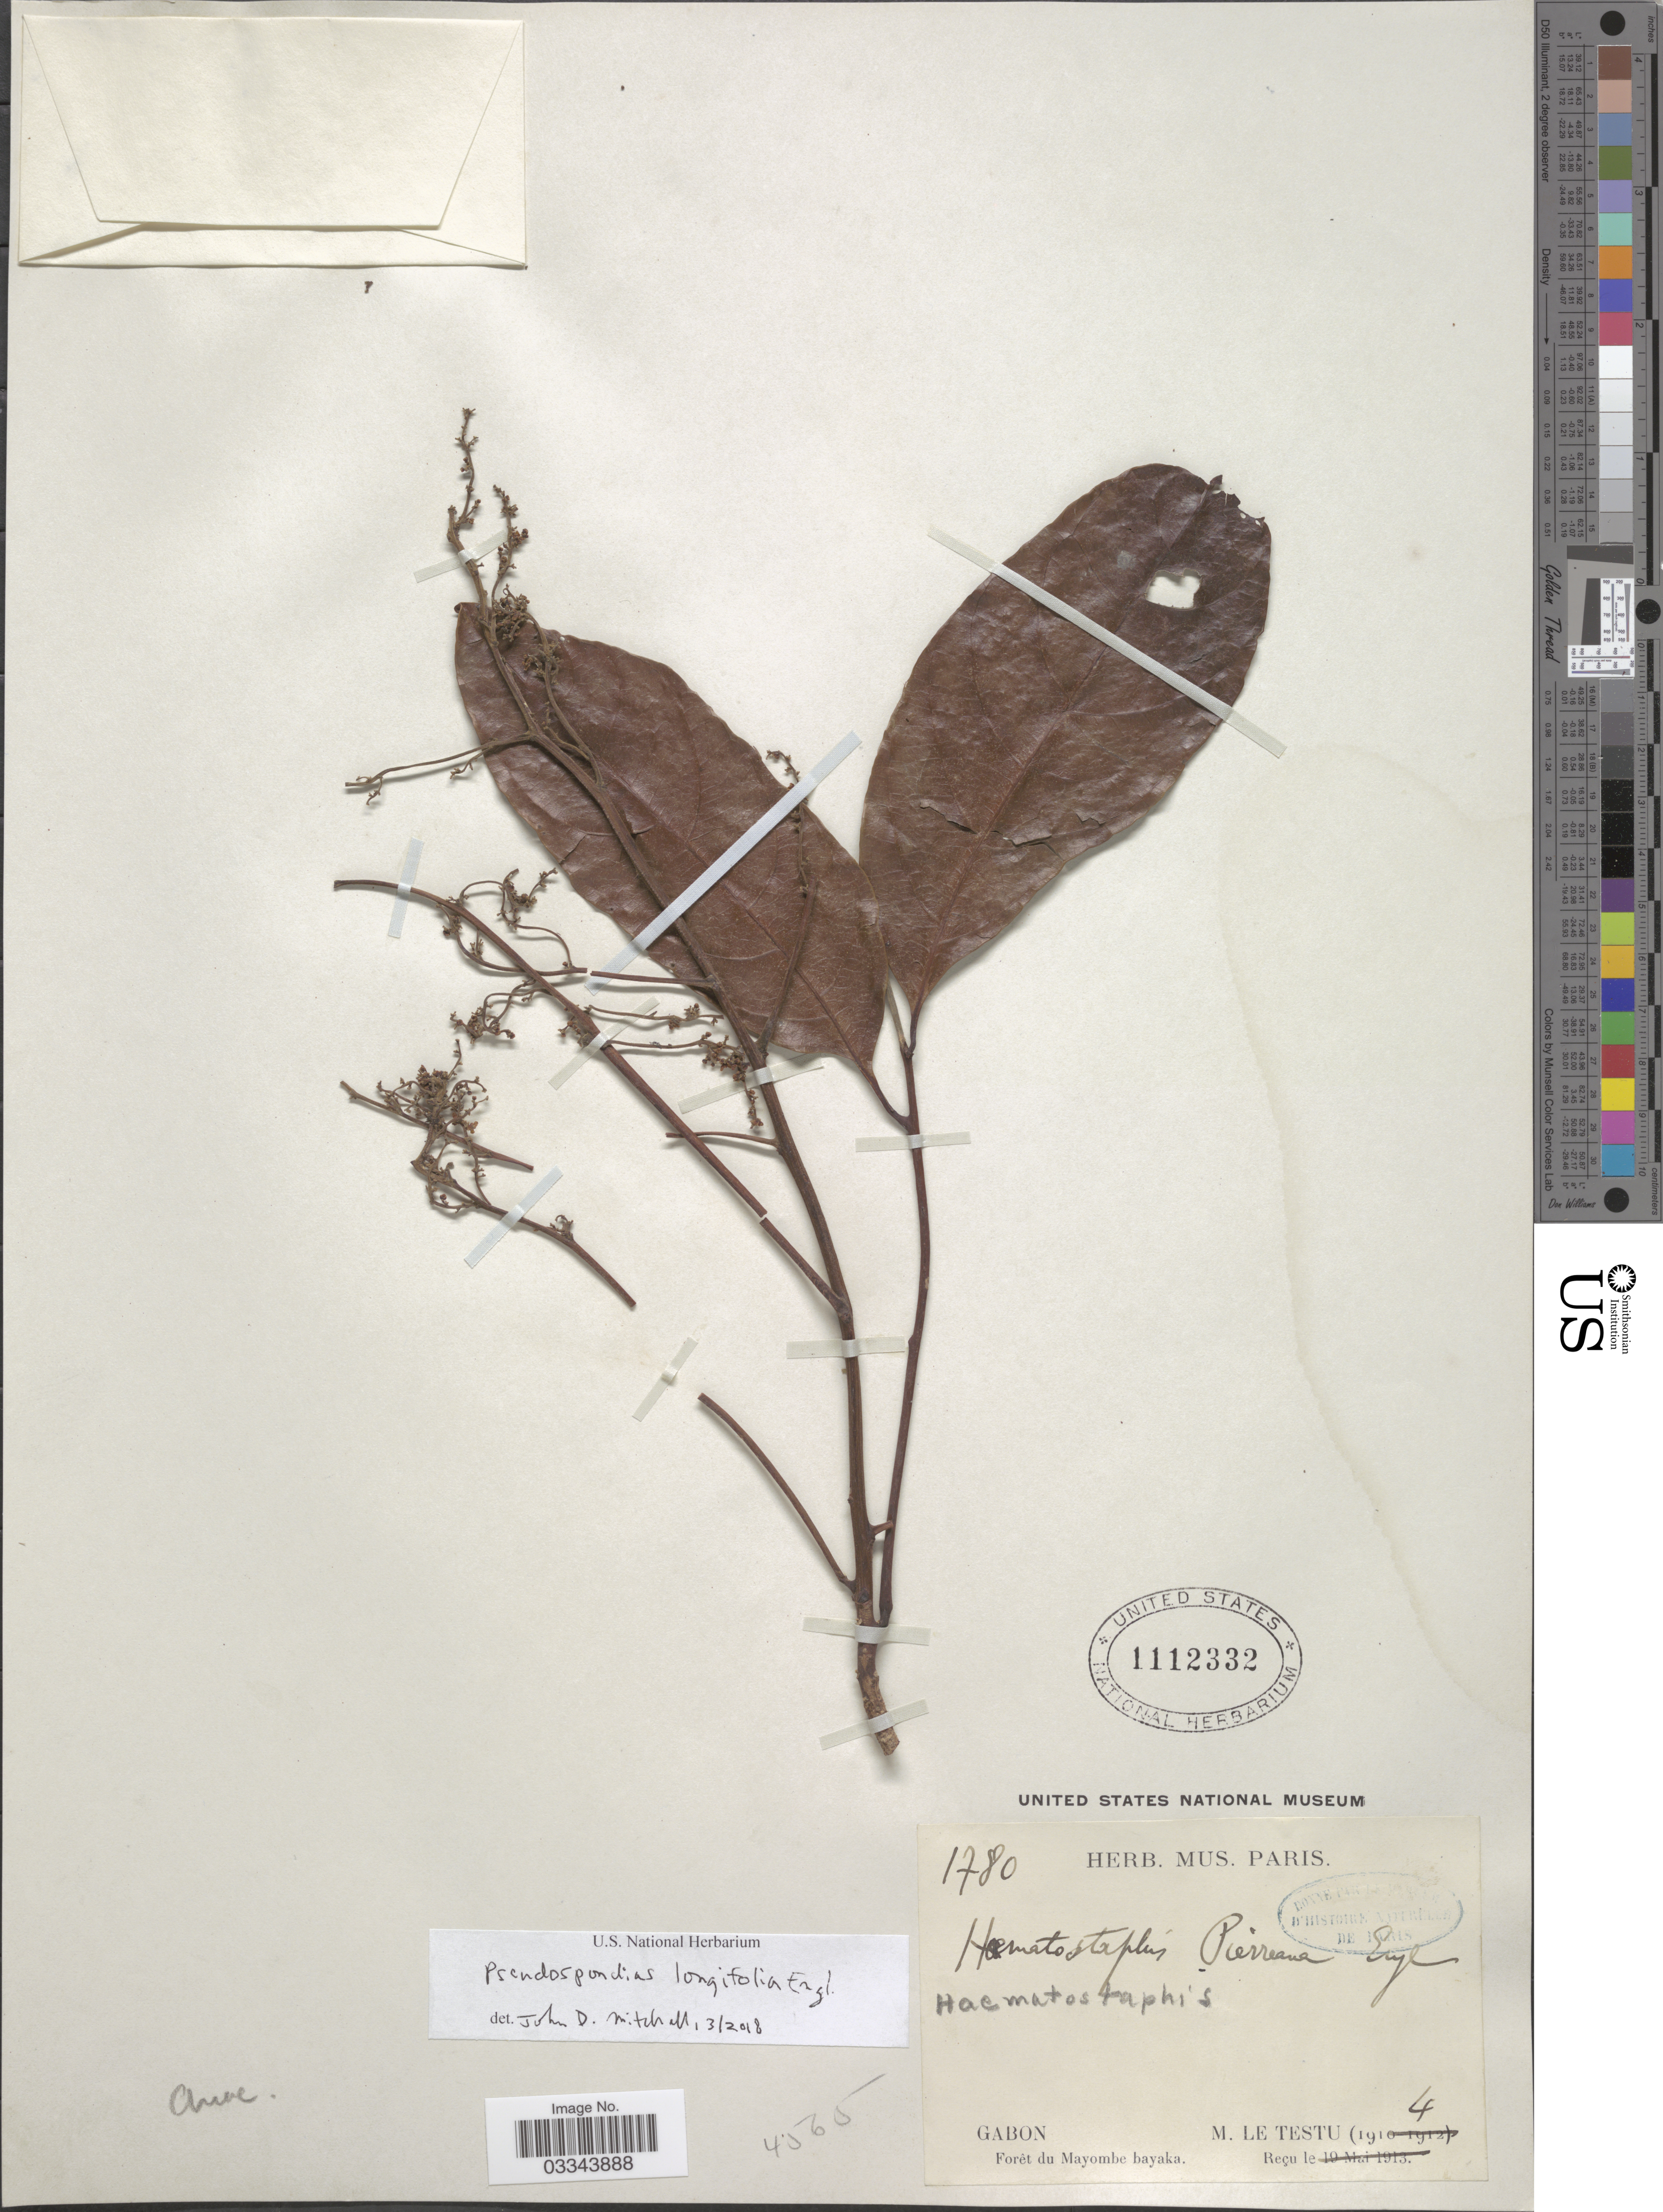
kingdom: Plantae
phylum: Tracheophyta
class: Magnoliopsida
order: Sapindales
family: Anacardiaceae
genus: Pseudospondias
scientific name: Pseudospondias longifolia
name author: Engl.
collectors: M. Le Testu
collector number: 1780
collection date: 1914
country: Gabon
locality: Forêt du Mayombe bayaka.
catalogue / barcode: US 1112332